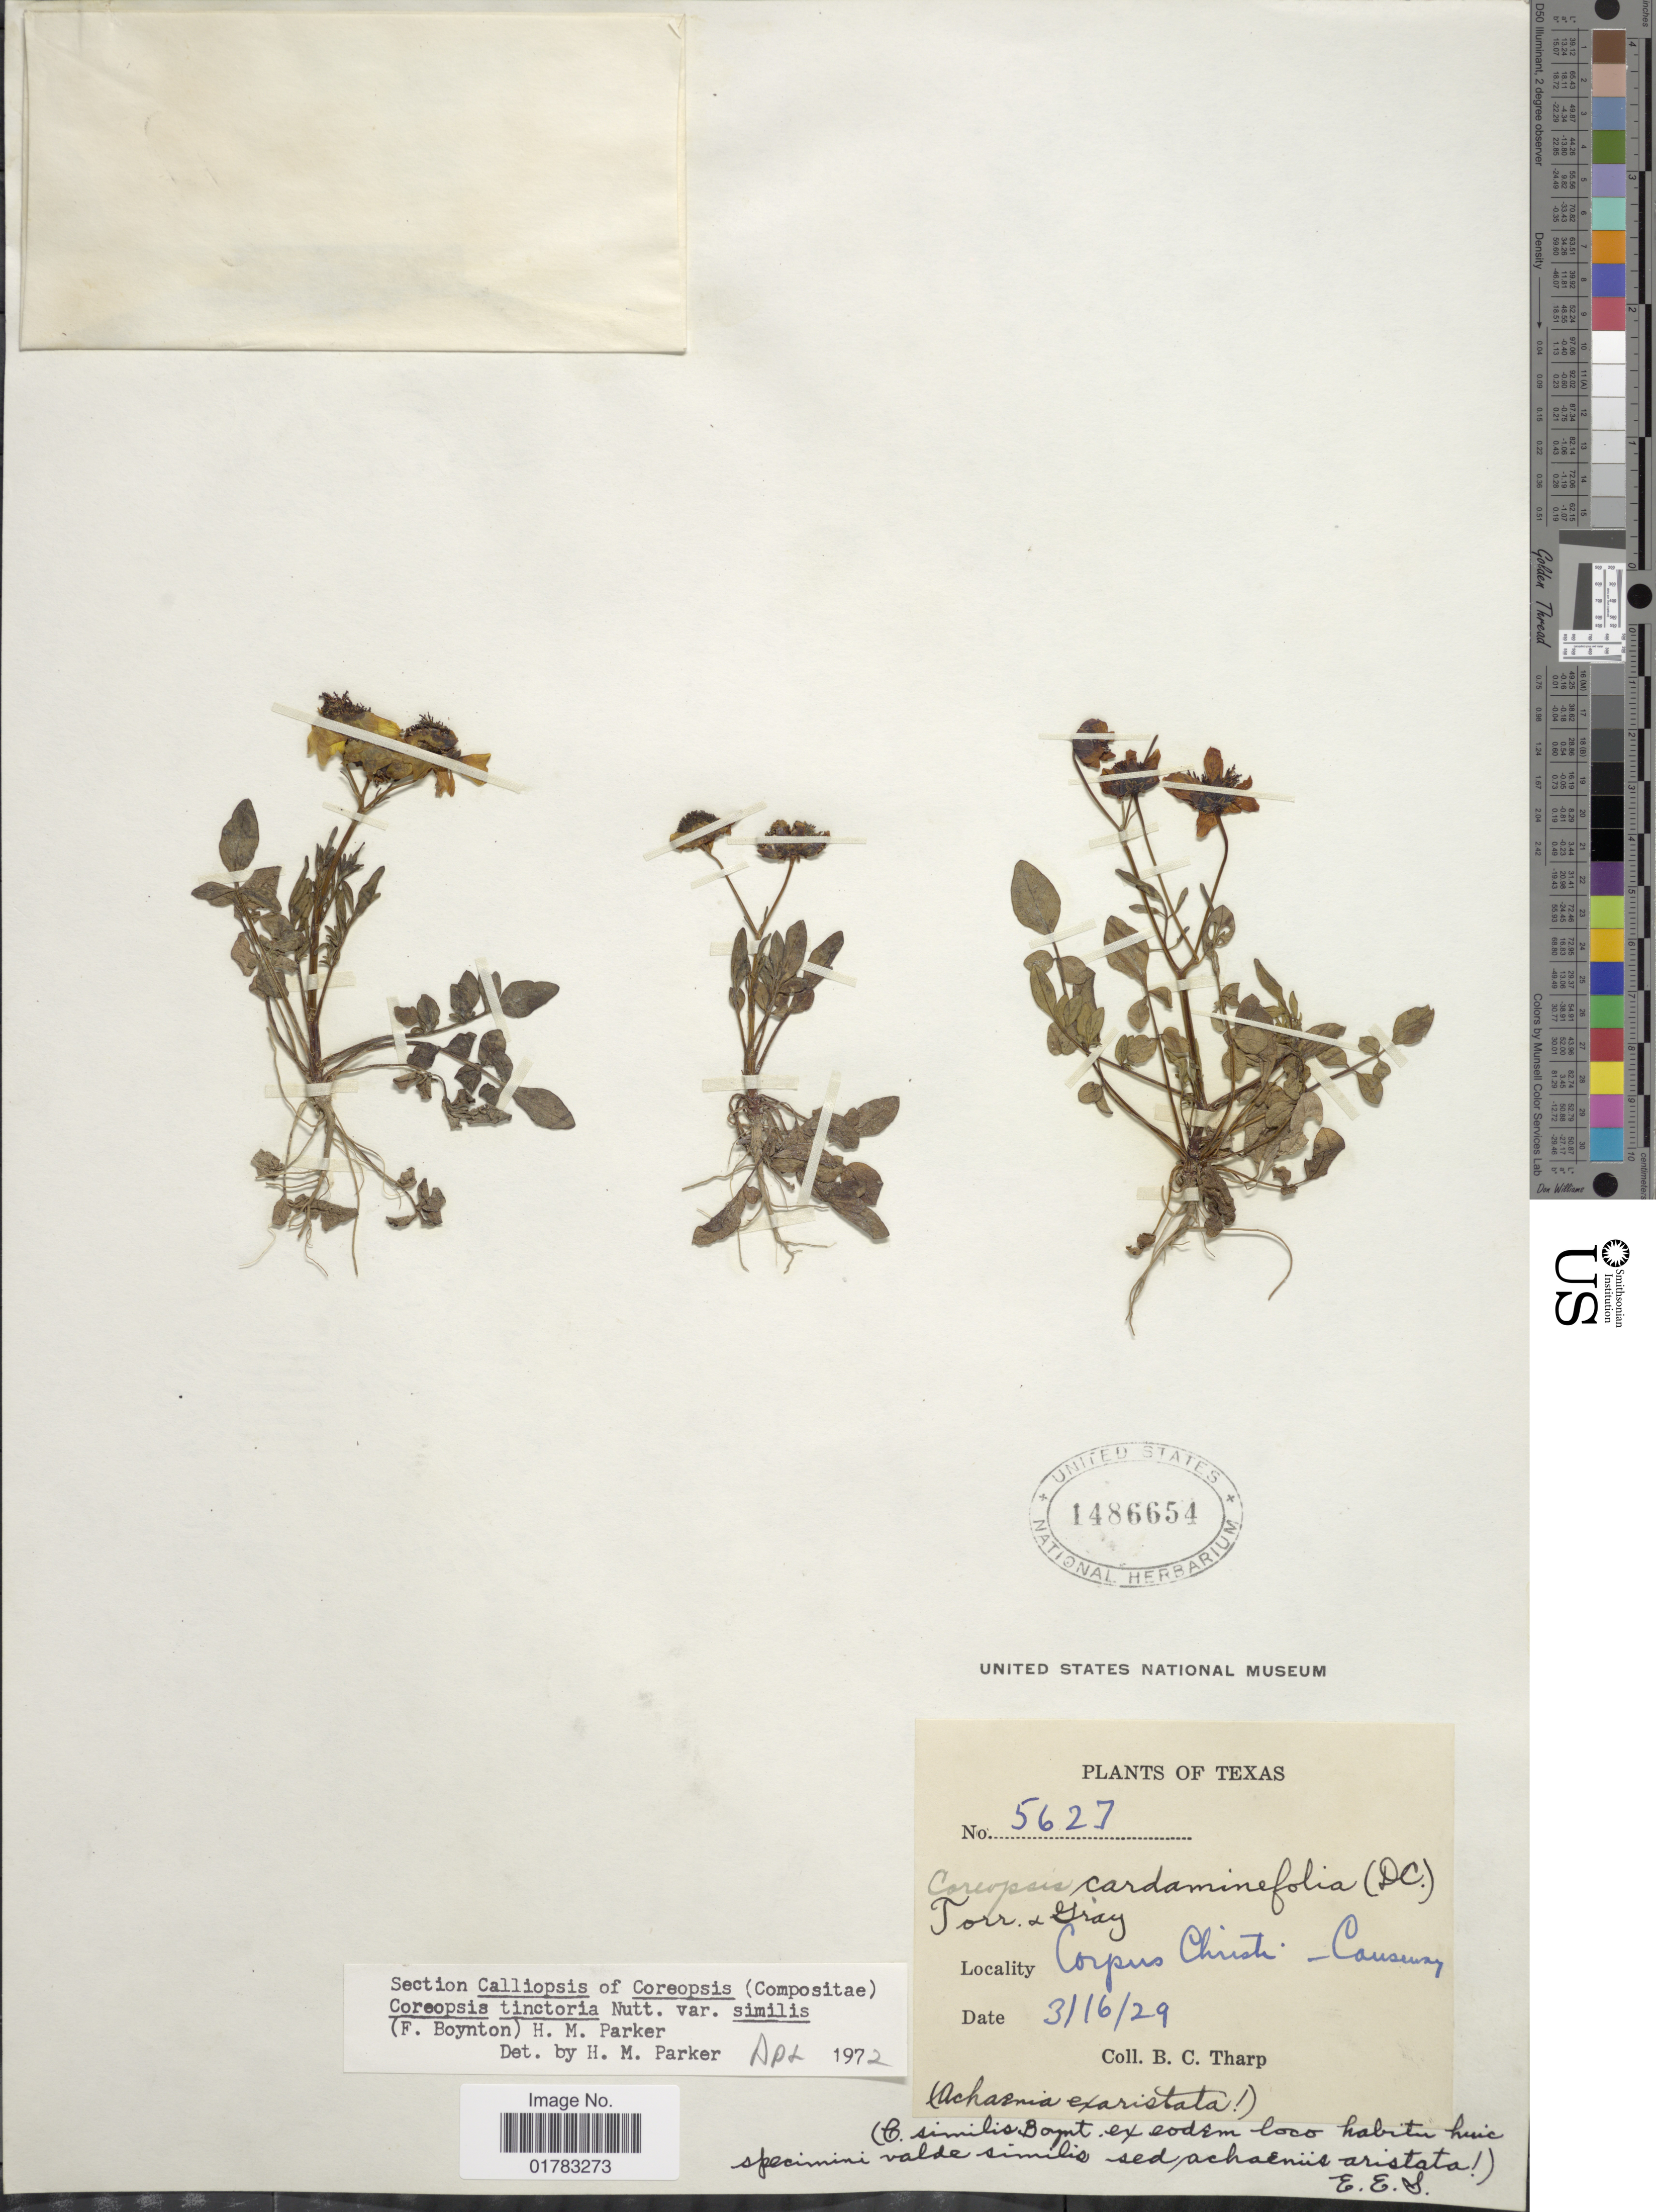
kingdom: Plantae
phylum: Tracheophyta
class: Magnoliopsida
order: Asterales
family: Asteraceae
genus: Coreopsis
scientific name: Coreopsis tinctoria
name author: Nutt.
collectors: B. C. Tharp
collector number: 5627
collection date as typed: Transcribed d/m/y: 16/3/29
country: United States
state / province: Texas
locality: Corpus Christi, Causeway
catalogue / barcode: US 1486654